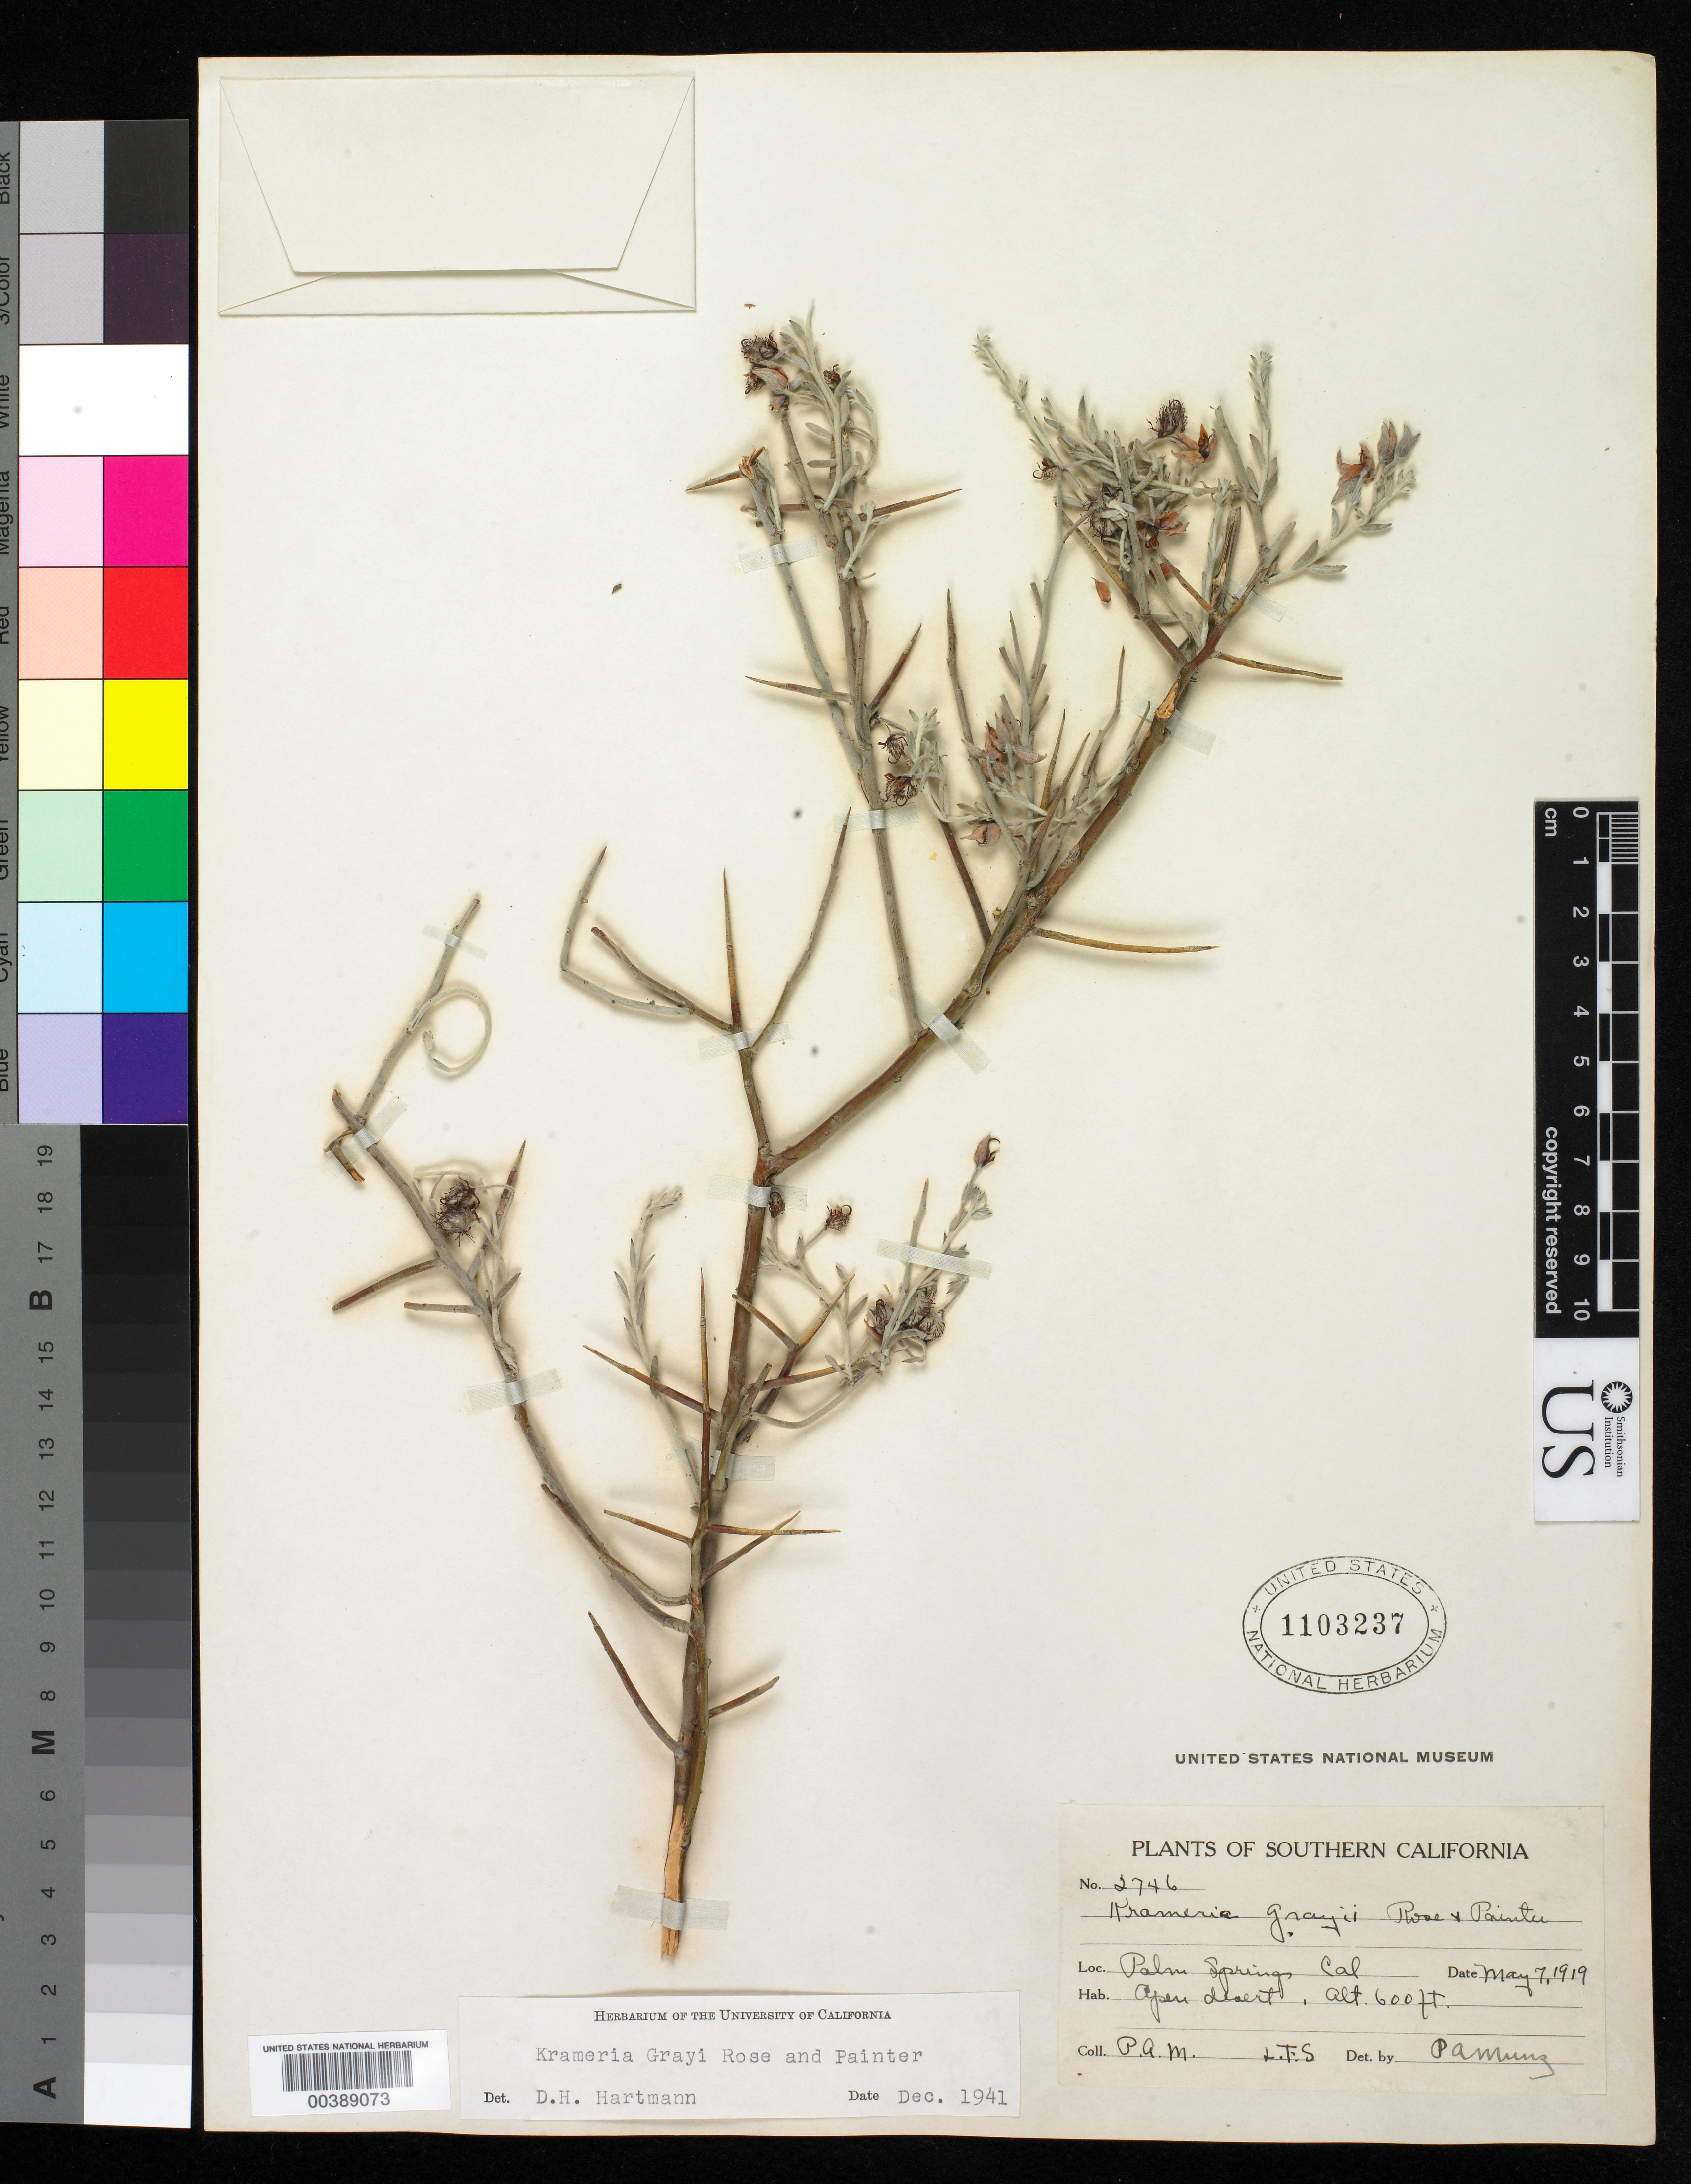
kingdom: Plantae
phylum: Tracheophyta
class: Magnoliopsida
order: Zygophyllales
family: Krameriaceae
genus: Krameria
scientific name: Krameria grayi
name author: Rose & J.H. Painter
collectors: P. A. Munz & L. S.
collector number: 2746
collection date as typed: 07 May 1919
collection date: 1919-05-07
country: United States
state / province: California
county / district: Riverside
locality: Palm Springs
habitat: Open desert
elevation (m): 183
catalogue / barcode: US 1103237